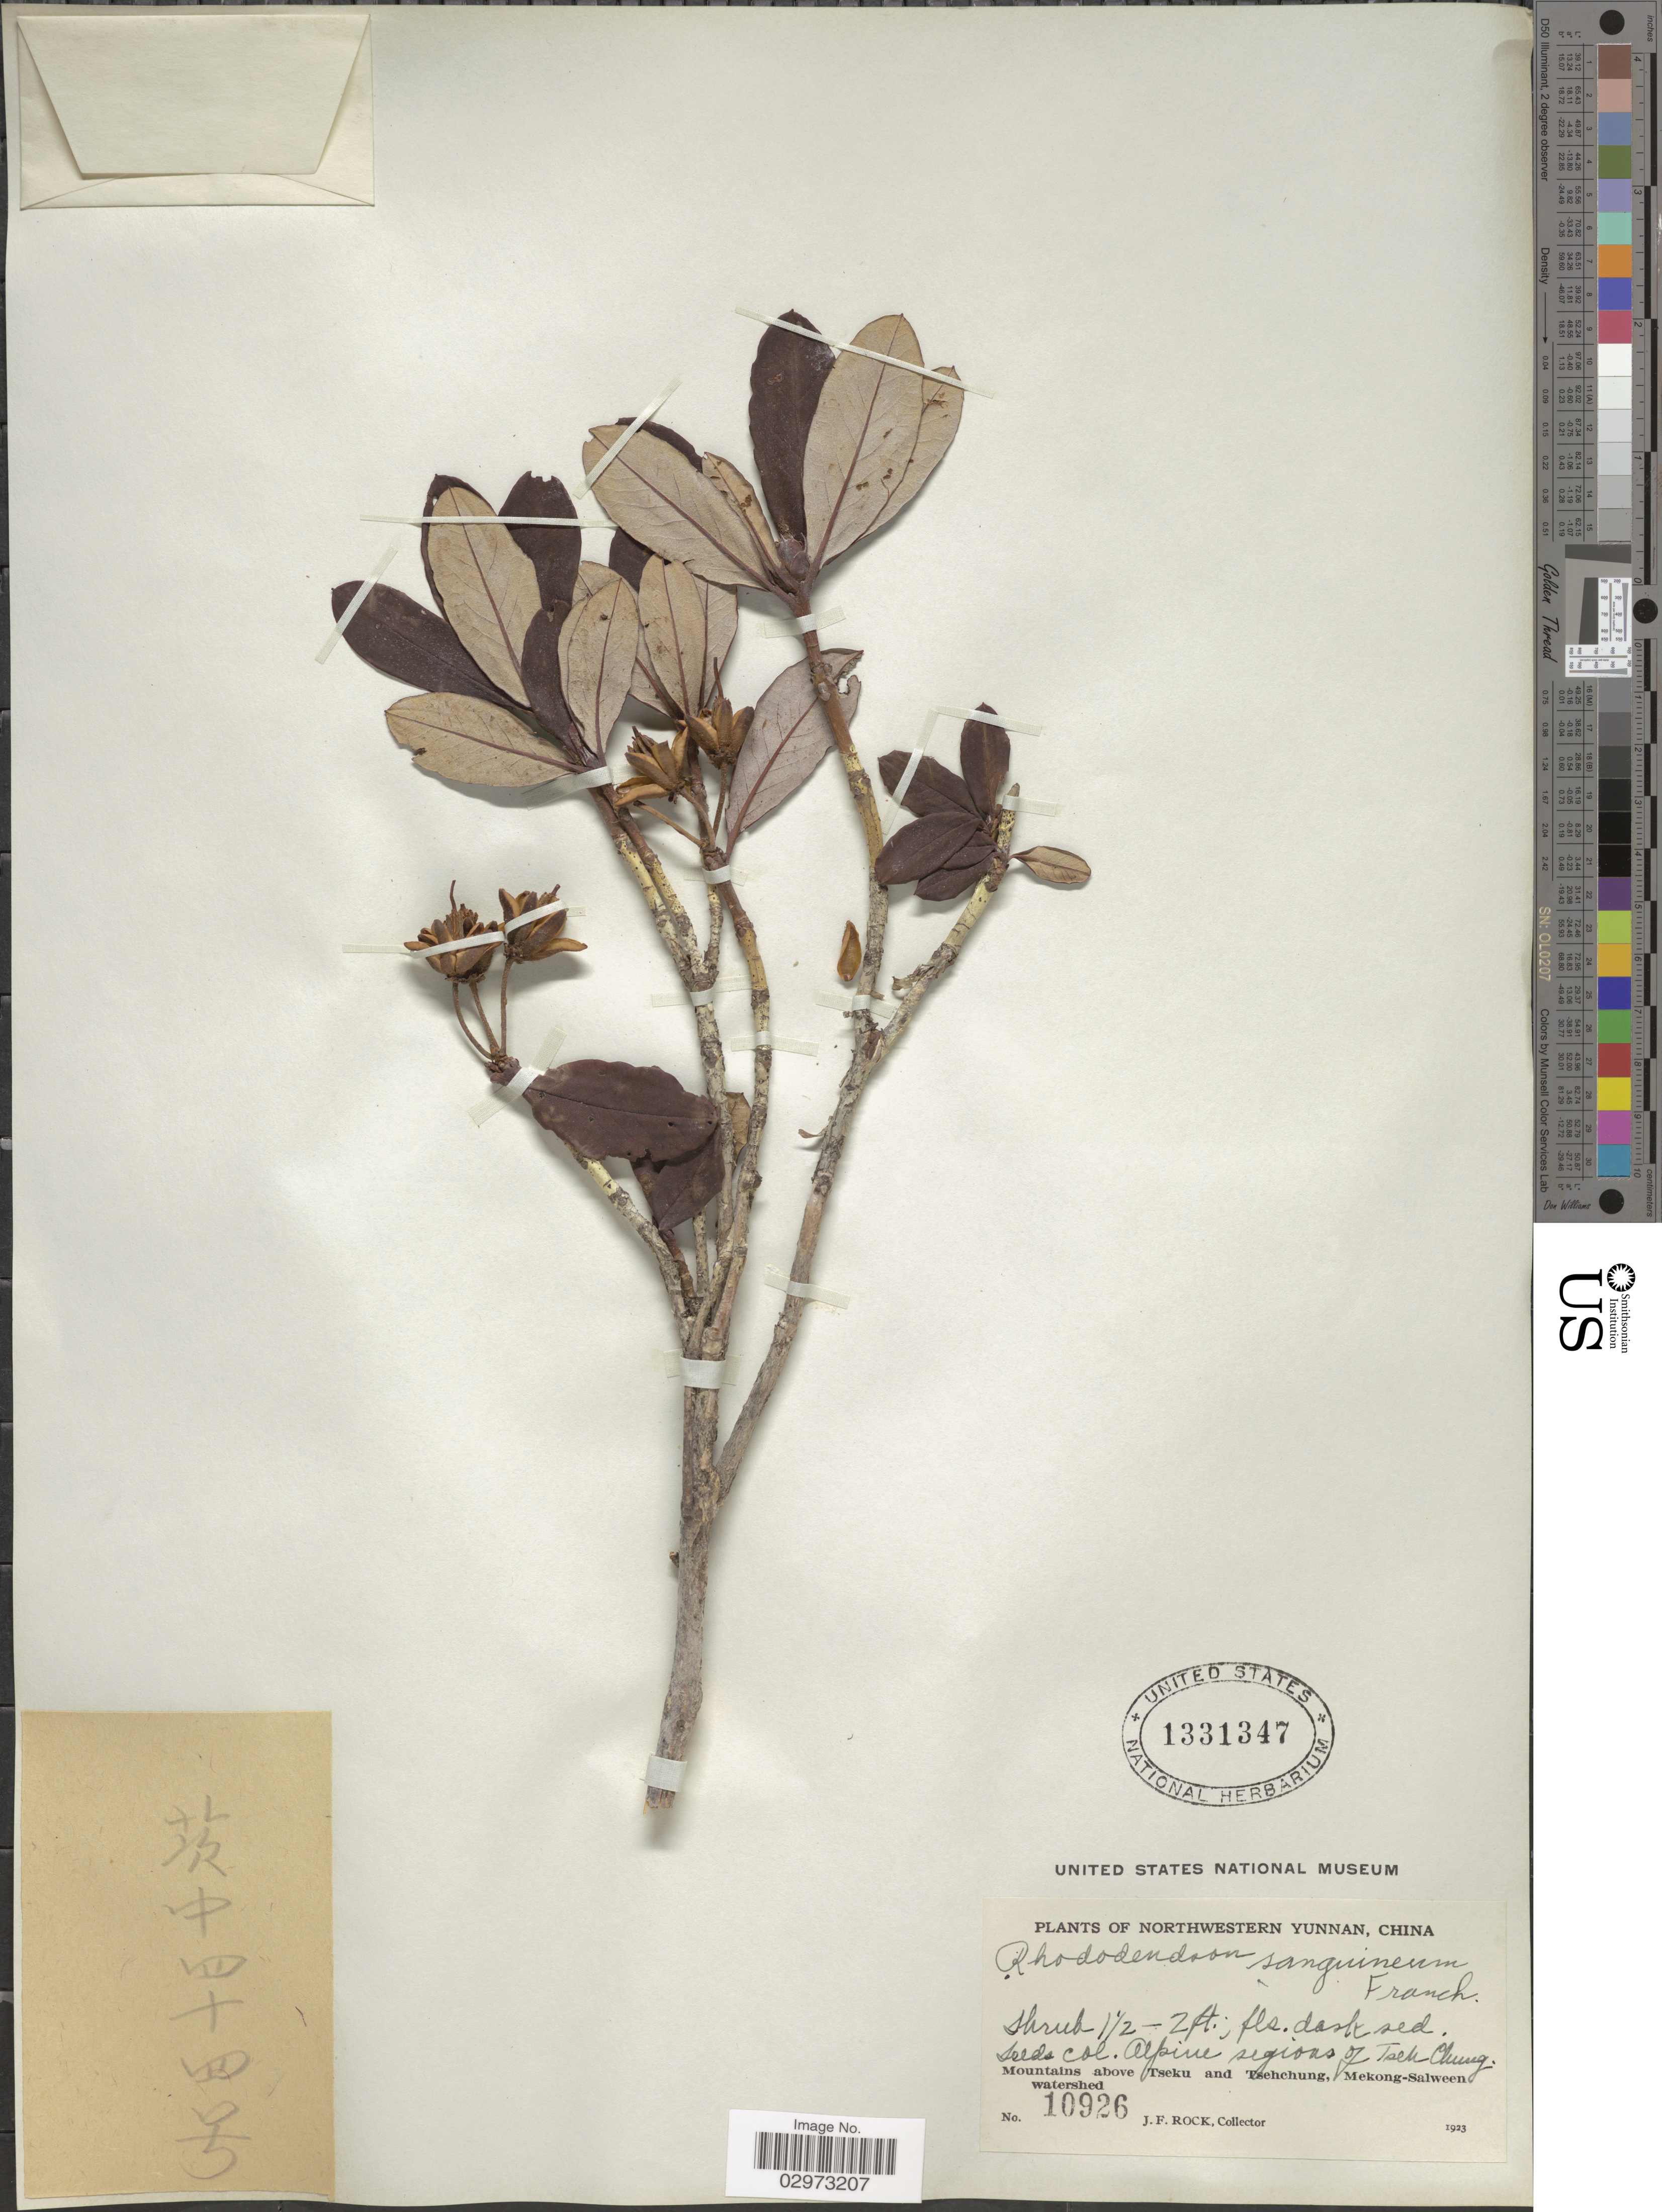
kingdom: Plantae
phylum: Tracheophyta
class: Magnoliopsida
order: Ericales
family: Ericaceae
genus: Rhododendron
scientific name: Rhododendron sanguineum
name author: Franch.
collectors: J. Rock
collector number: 10926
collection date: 1923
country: China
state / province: Yunnan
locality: Northwestern Yunnan. Alpine regions of Tseh Chung. Mountains above Tseku and Tsehchung, Mekong-Salween watershed.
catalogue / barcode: US 1331347